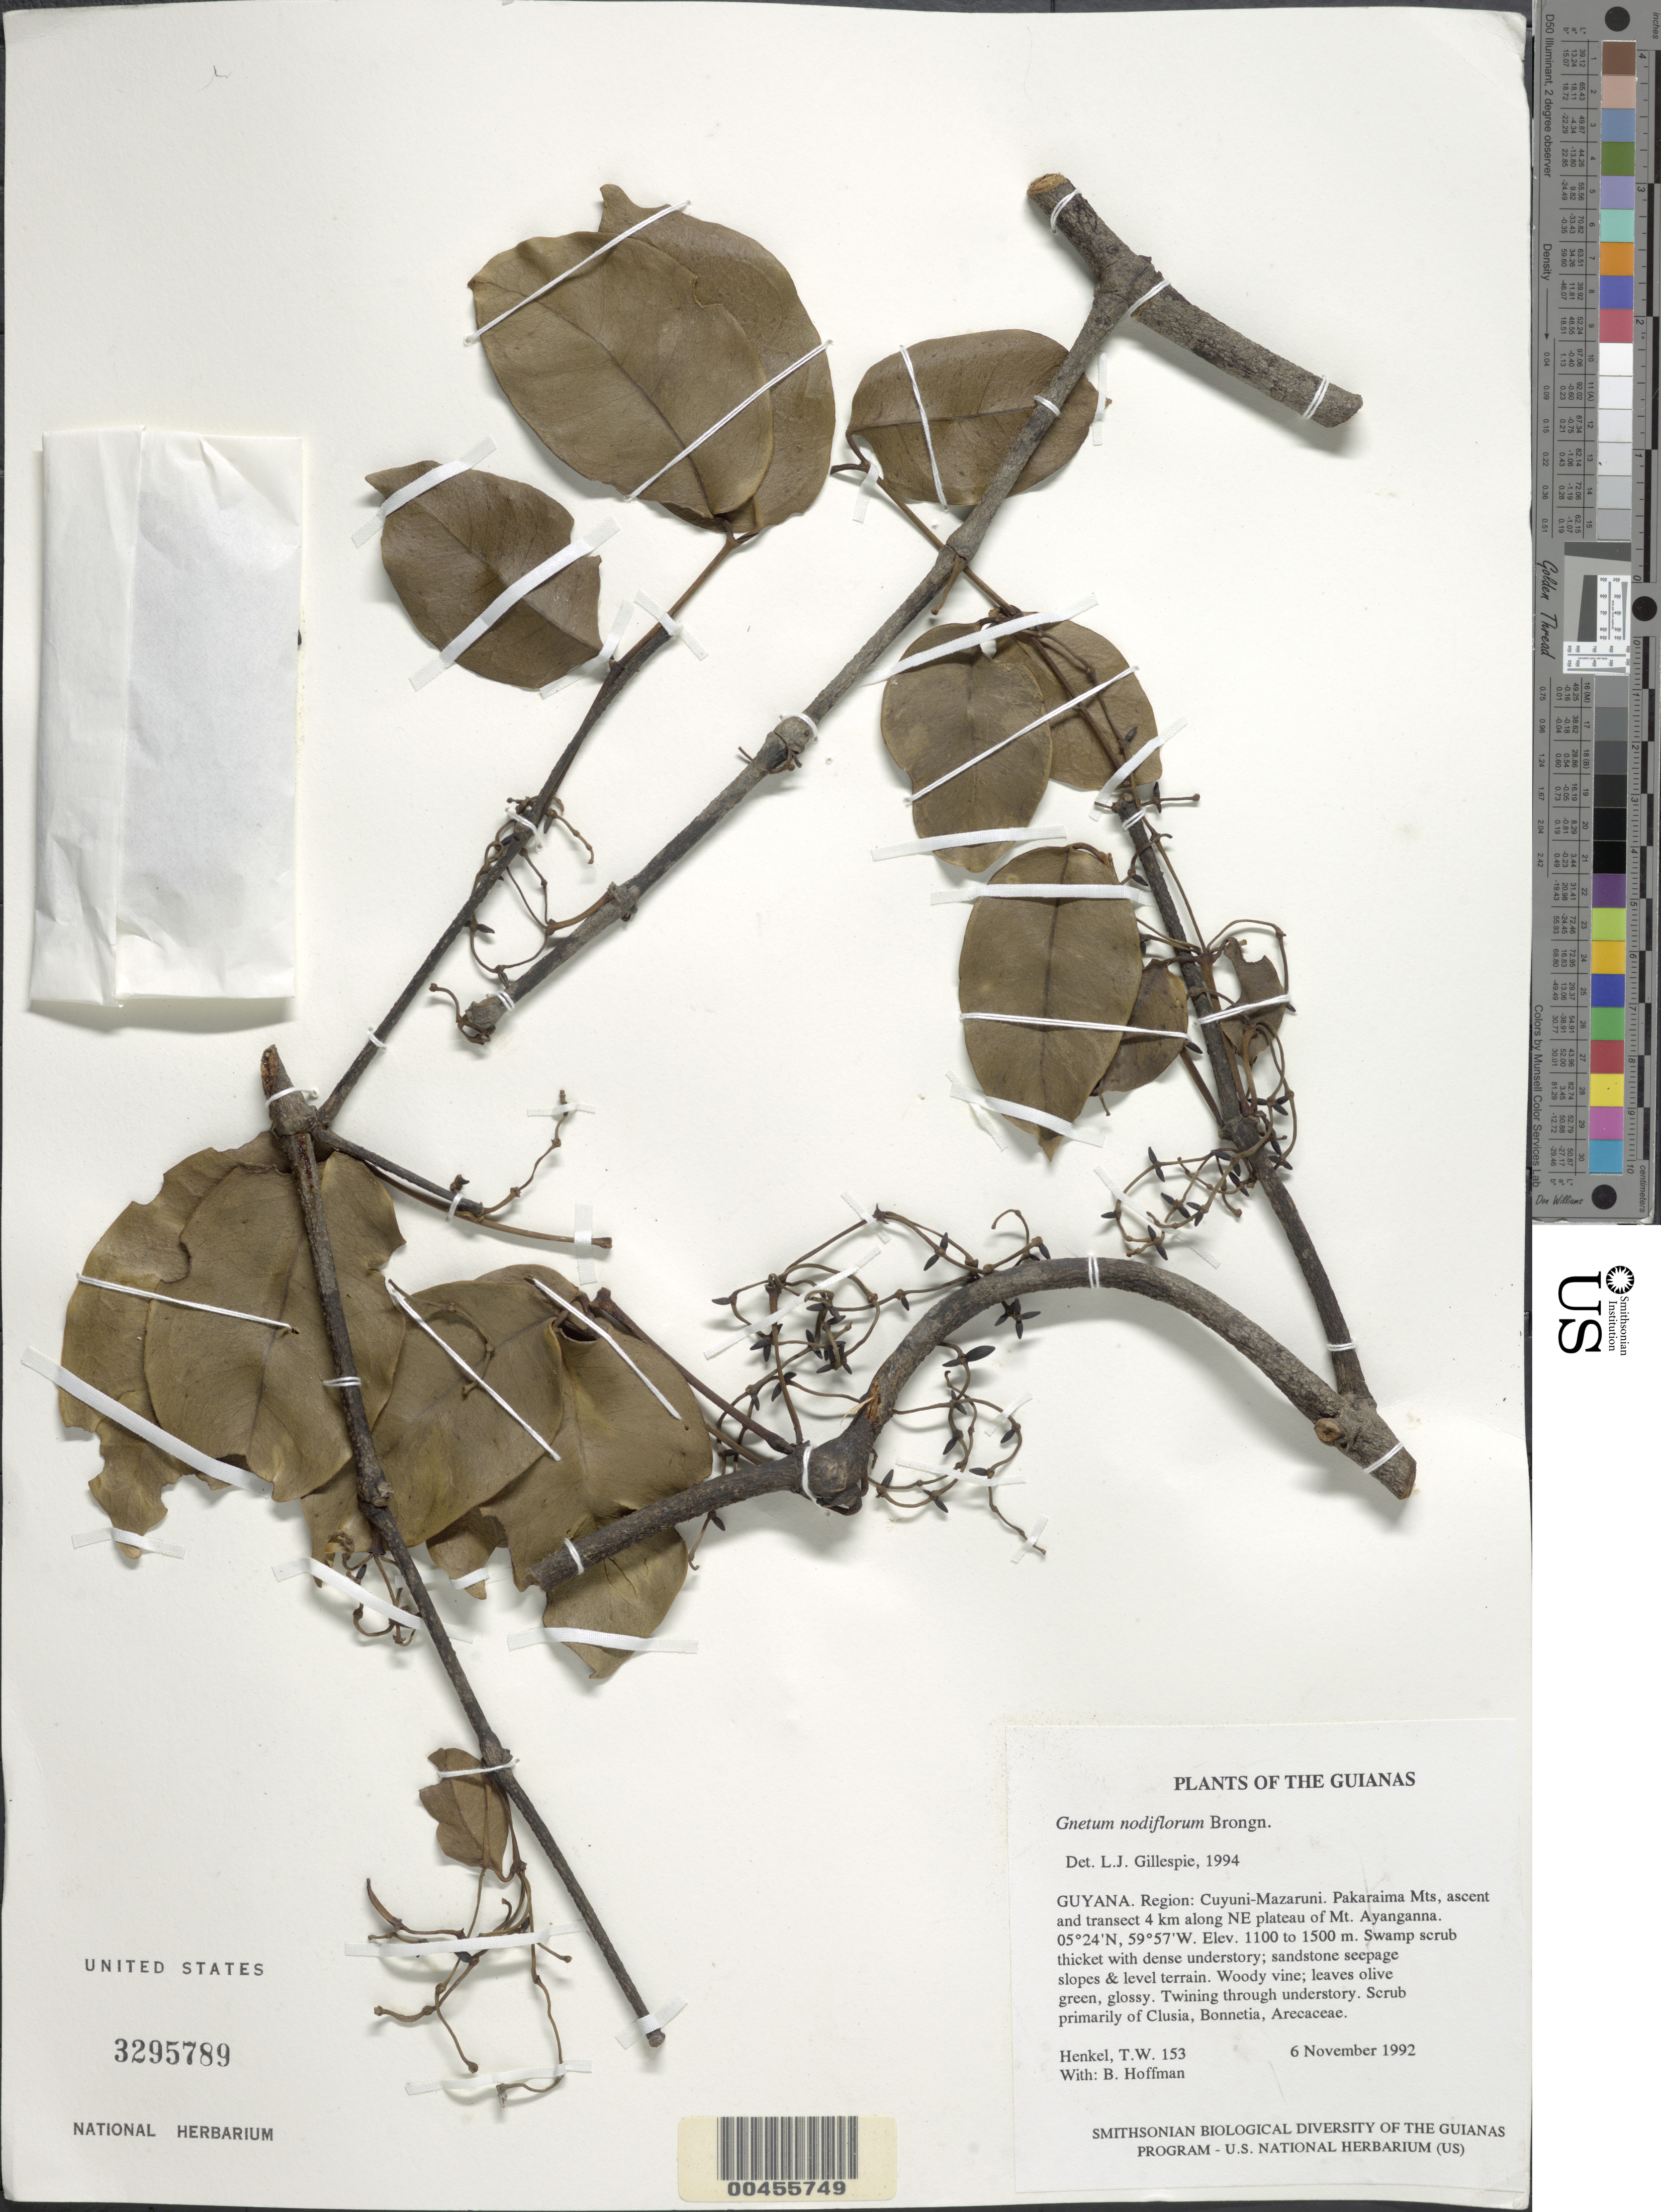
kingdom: Plantae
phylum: Tracheophyta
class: Gnetopsida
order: Gnetales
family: Gnetaceae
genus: Gnetum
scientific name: Gnetum nodiflorum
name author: Brongn.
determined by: Gillespie, L. J.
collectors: T. Henkel & B. Hoffman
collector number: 153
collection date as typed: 6 November 1992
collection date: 1992-11-06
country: Guyana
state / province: Cuyuni-Mazaruni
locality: Pakaraima Mts, ascent and transect 4 km along NE plateau of Mt. Ayanganna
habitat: Swamp scrub thicket with dense understory; sandstone seepage slopes & level terrain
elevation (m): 1100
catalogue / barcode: US 3295789